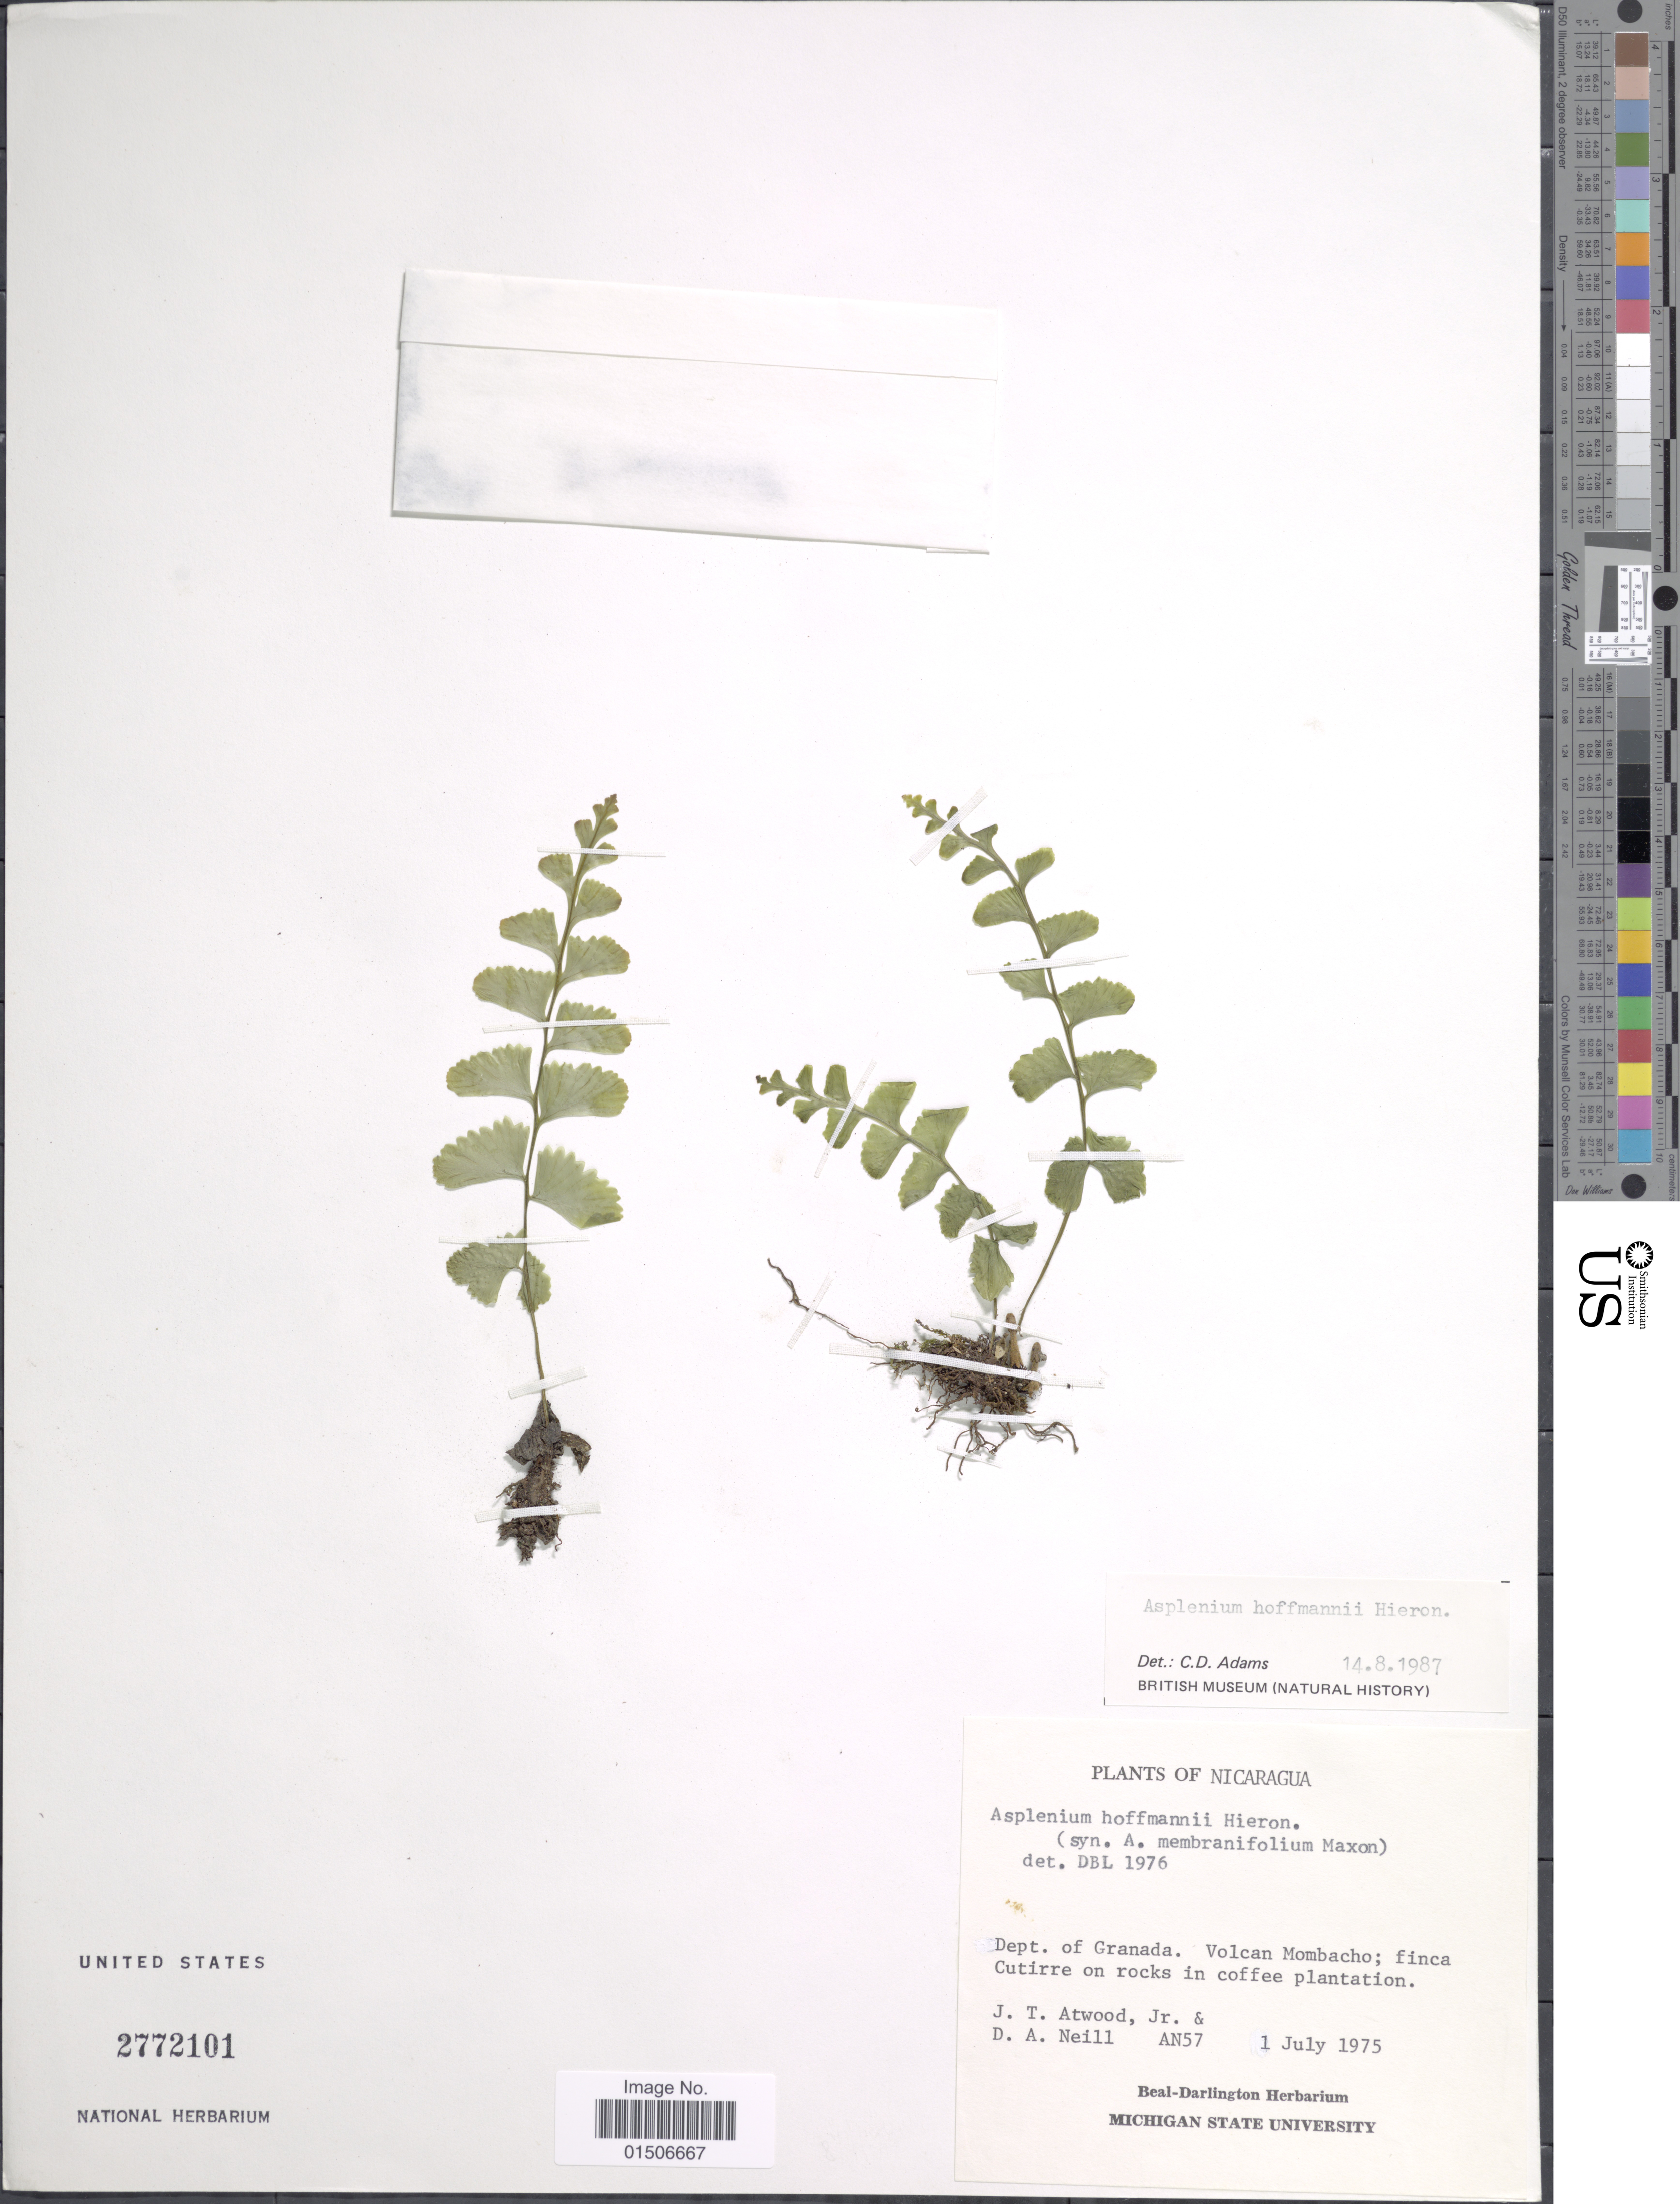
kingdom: Plantae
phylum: Tracheophyta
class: Polypodiopsida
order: Polypodiales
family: Aspleniaceae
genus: Asplenium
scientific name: Asplenium hoffmannii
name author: Hieron.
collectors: J. T. Atwood & D. A. Neill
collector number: AN57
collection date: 1975-07-01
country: Nicaragua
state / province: Granada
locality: Dept. of Granada. Volcan Mombacho; finca Cutirre on rocks in coffee plantation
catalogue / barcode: US 2772101